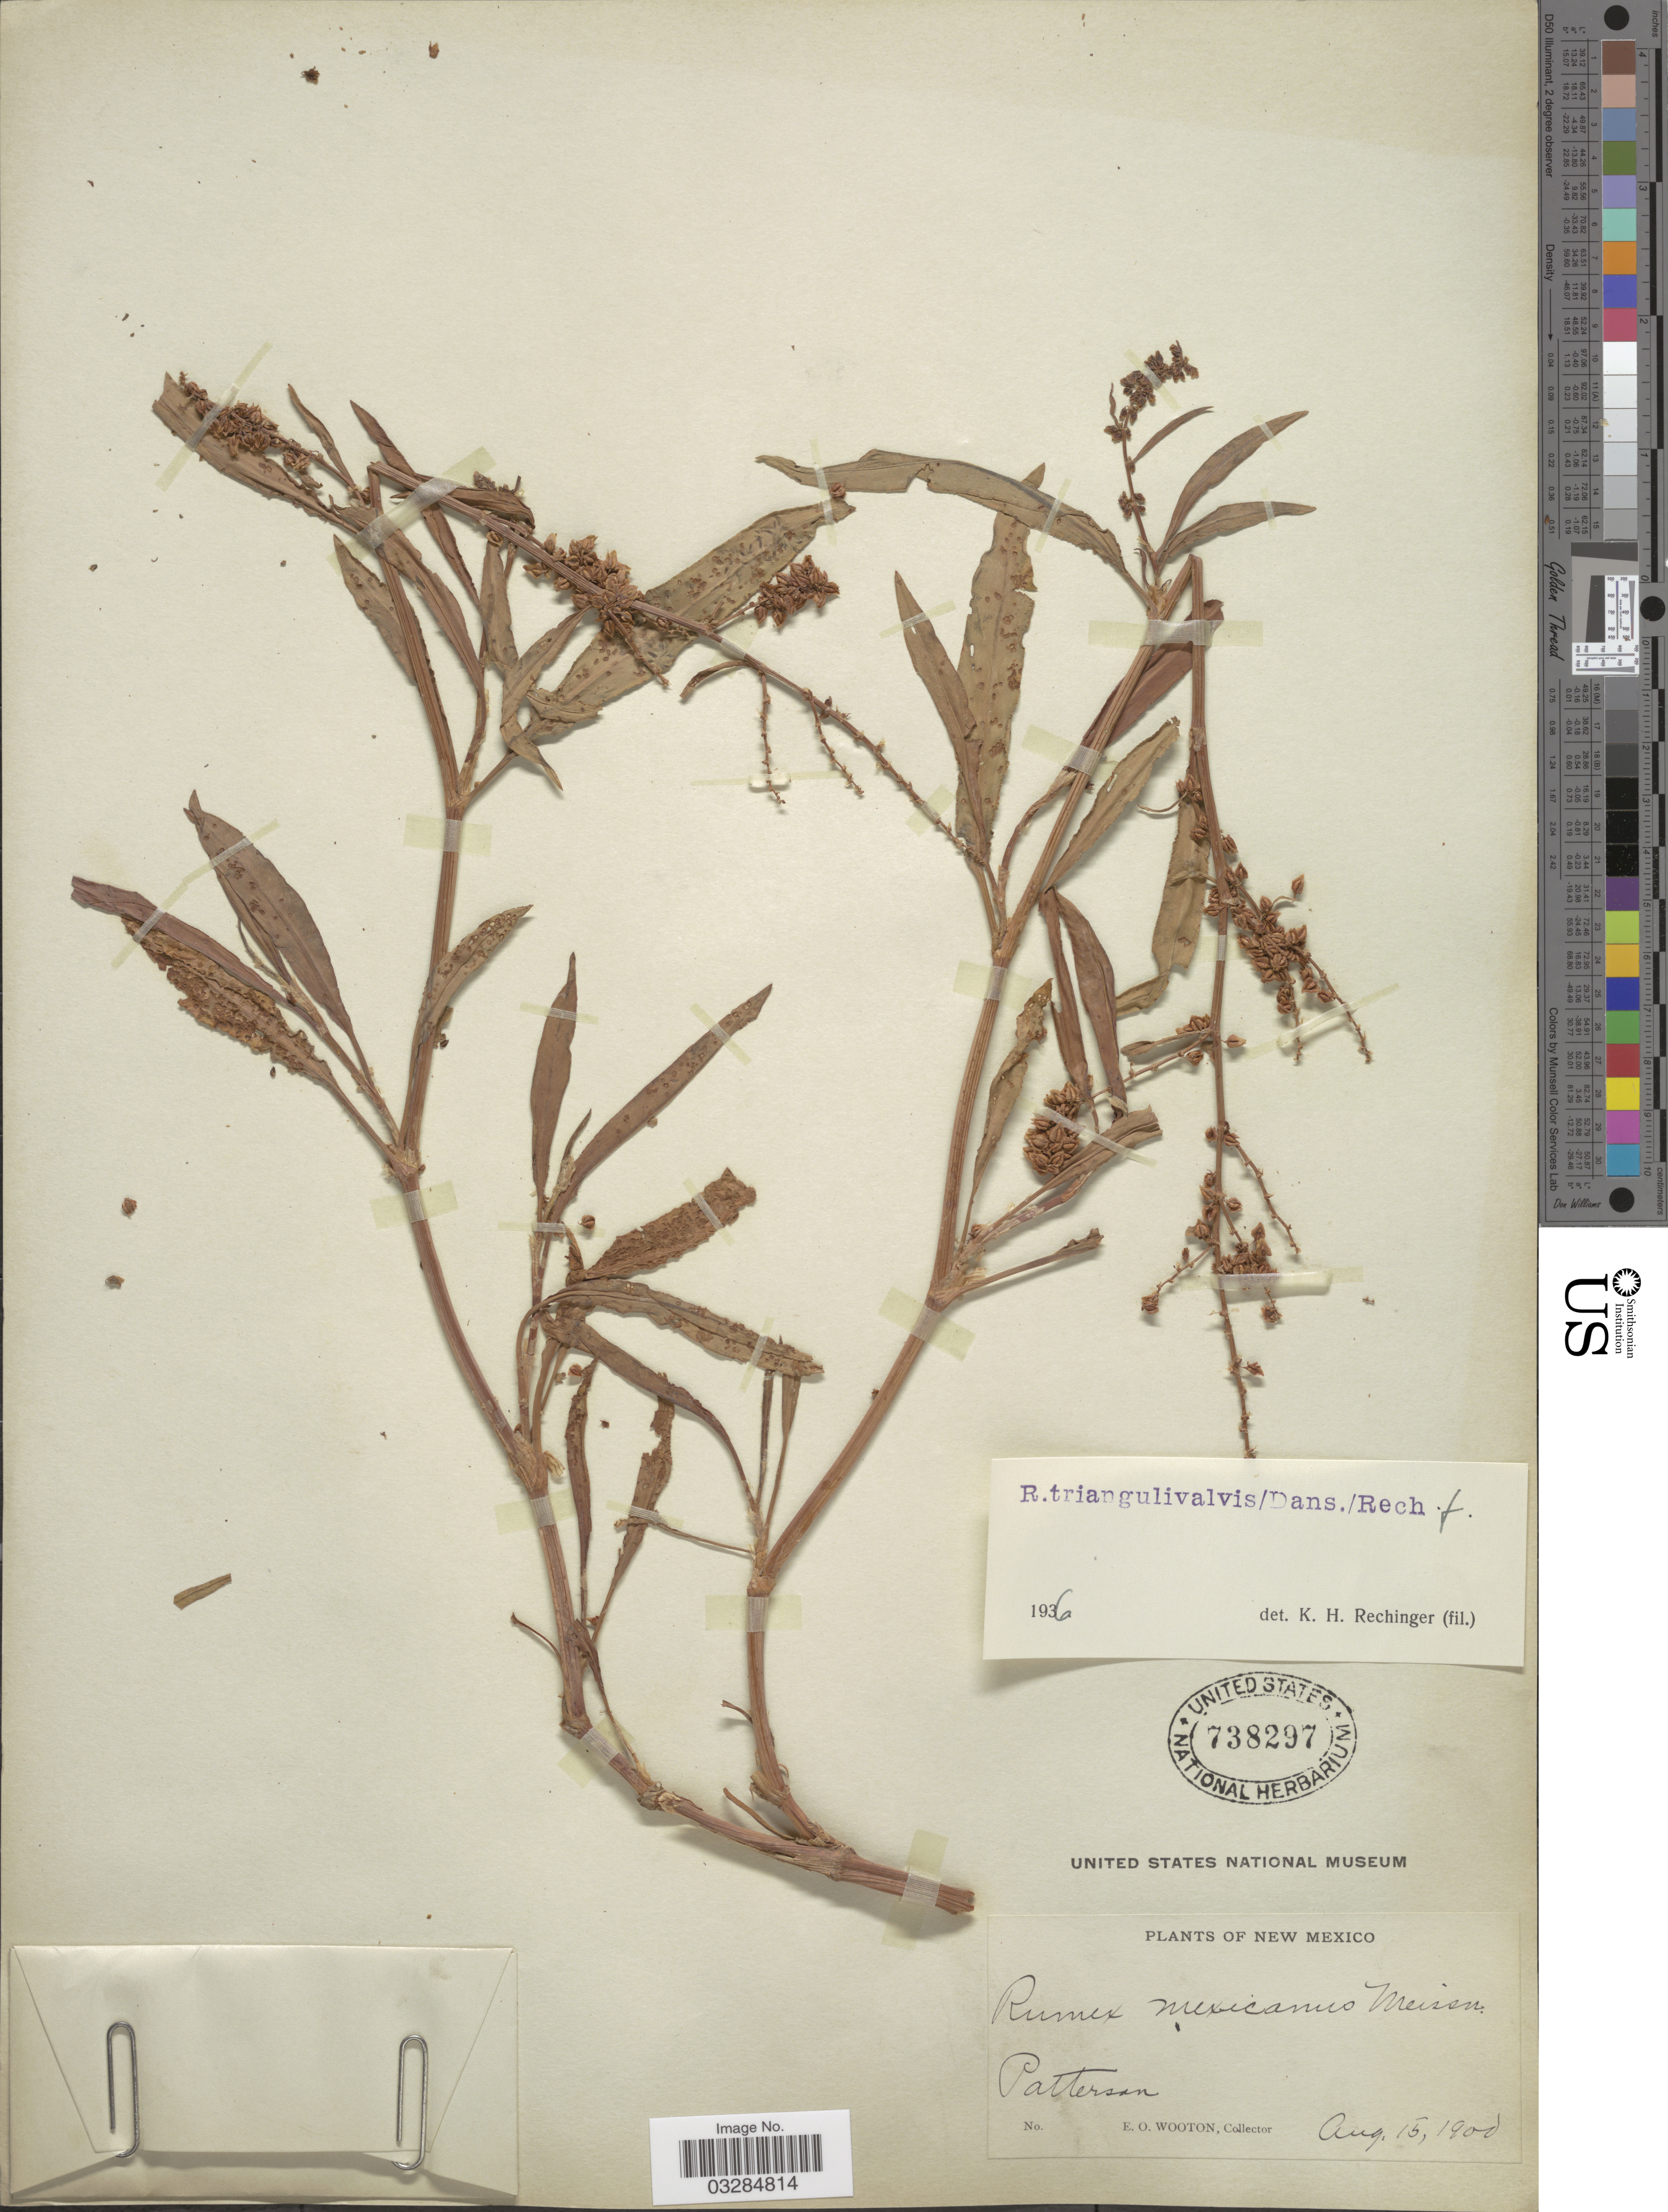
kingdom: Plantae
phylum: Tracheophyta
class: Magnoliopsida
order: Caryophyllales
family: Polygonaceae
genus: Rumex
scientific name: Rumex triangulivalvis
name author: (Danser) Rech. f.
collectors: E. O. Wooton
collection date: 1900-08-15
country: United States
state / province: New Mexico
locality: Patterson.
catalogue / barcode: US 738297